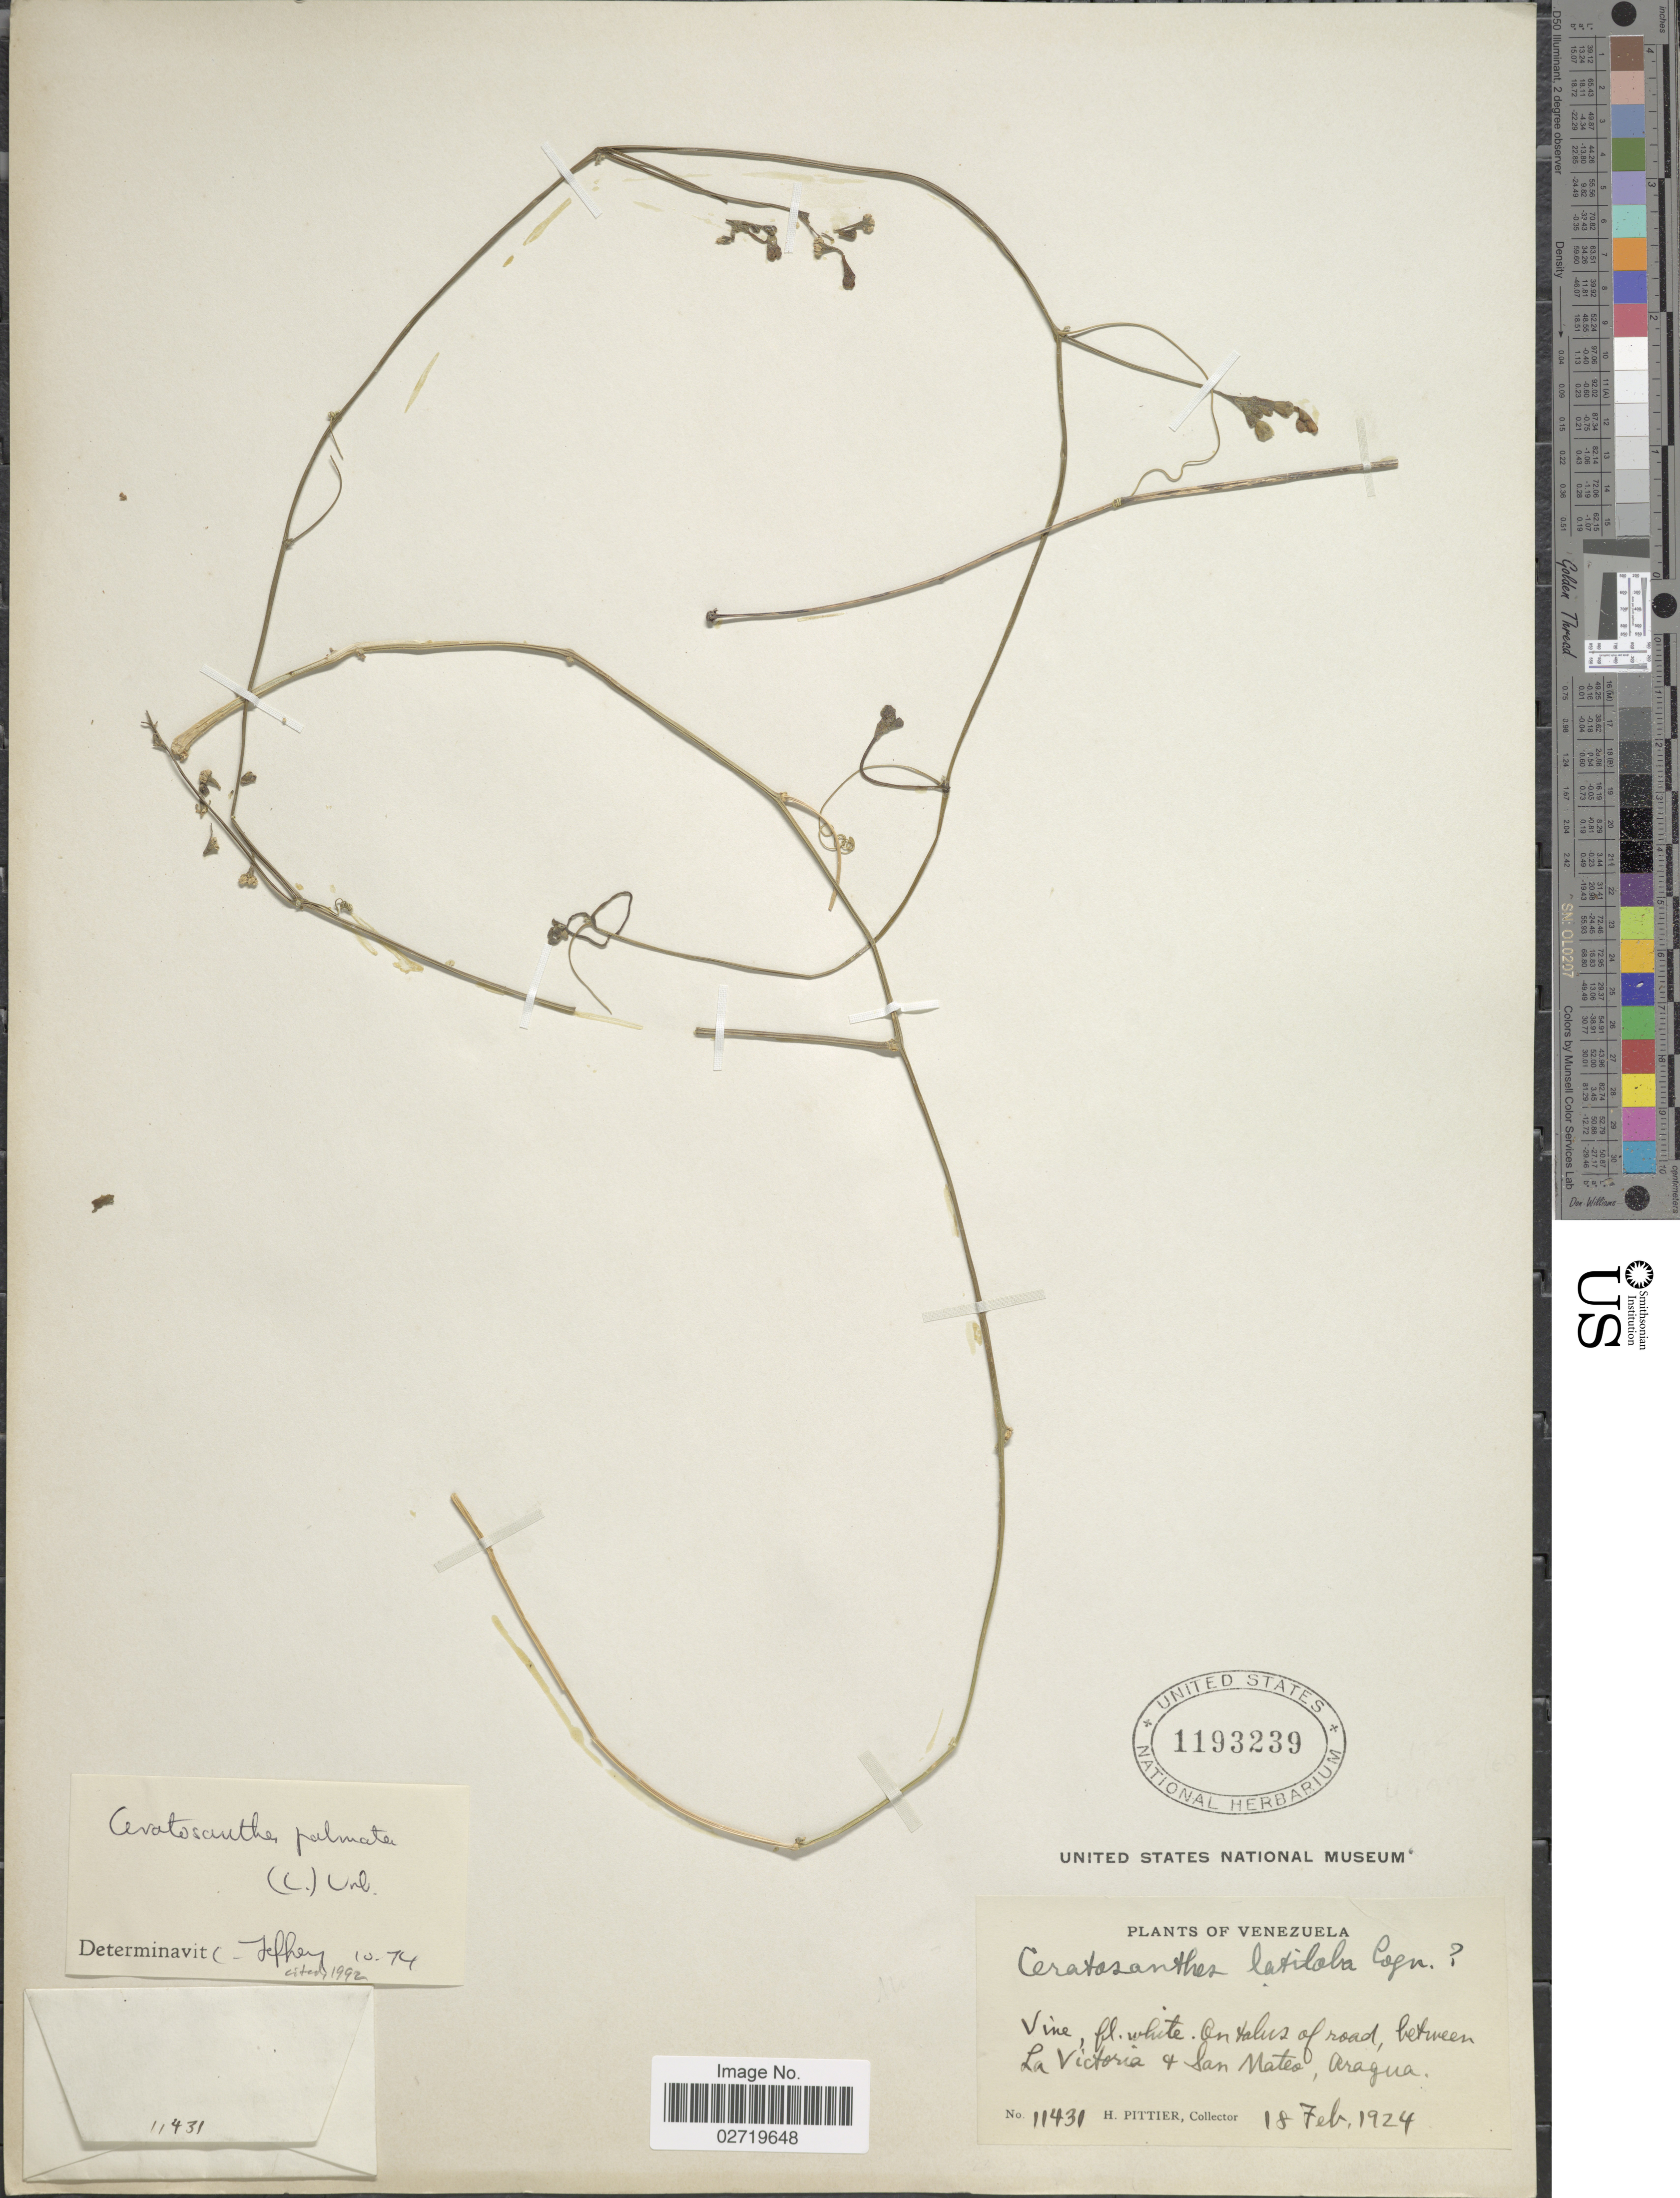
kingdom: Plantae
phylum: Tracheophyta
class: Magnoliopsida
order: Cucurbitales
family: Cucurbitaceae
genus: Ceratosanthes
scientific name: Ceratosanthes palmata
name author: (L.) Urb.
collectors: H. F. Pittier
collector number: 11431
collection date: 1924-02-18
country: Venezuela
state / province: Aragua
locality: On talus of road, between La Victoria & San Mateo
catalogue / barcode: US 1193239